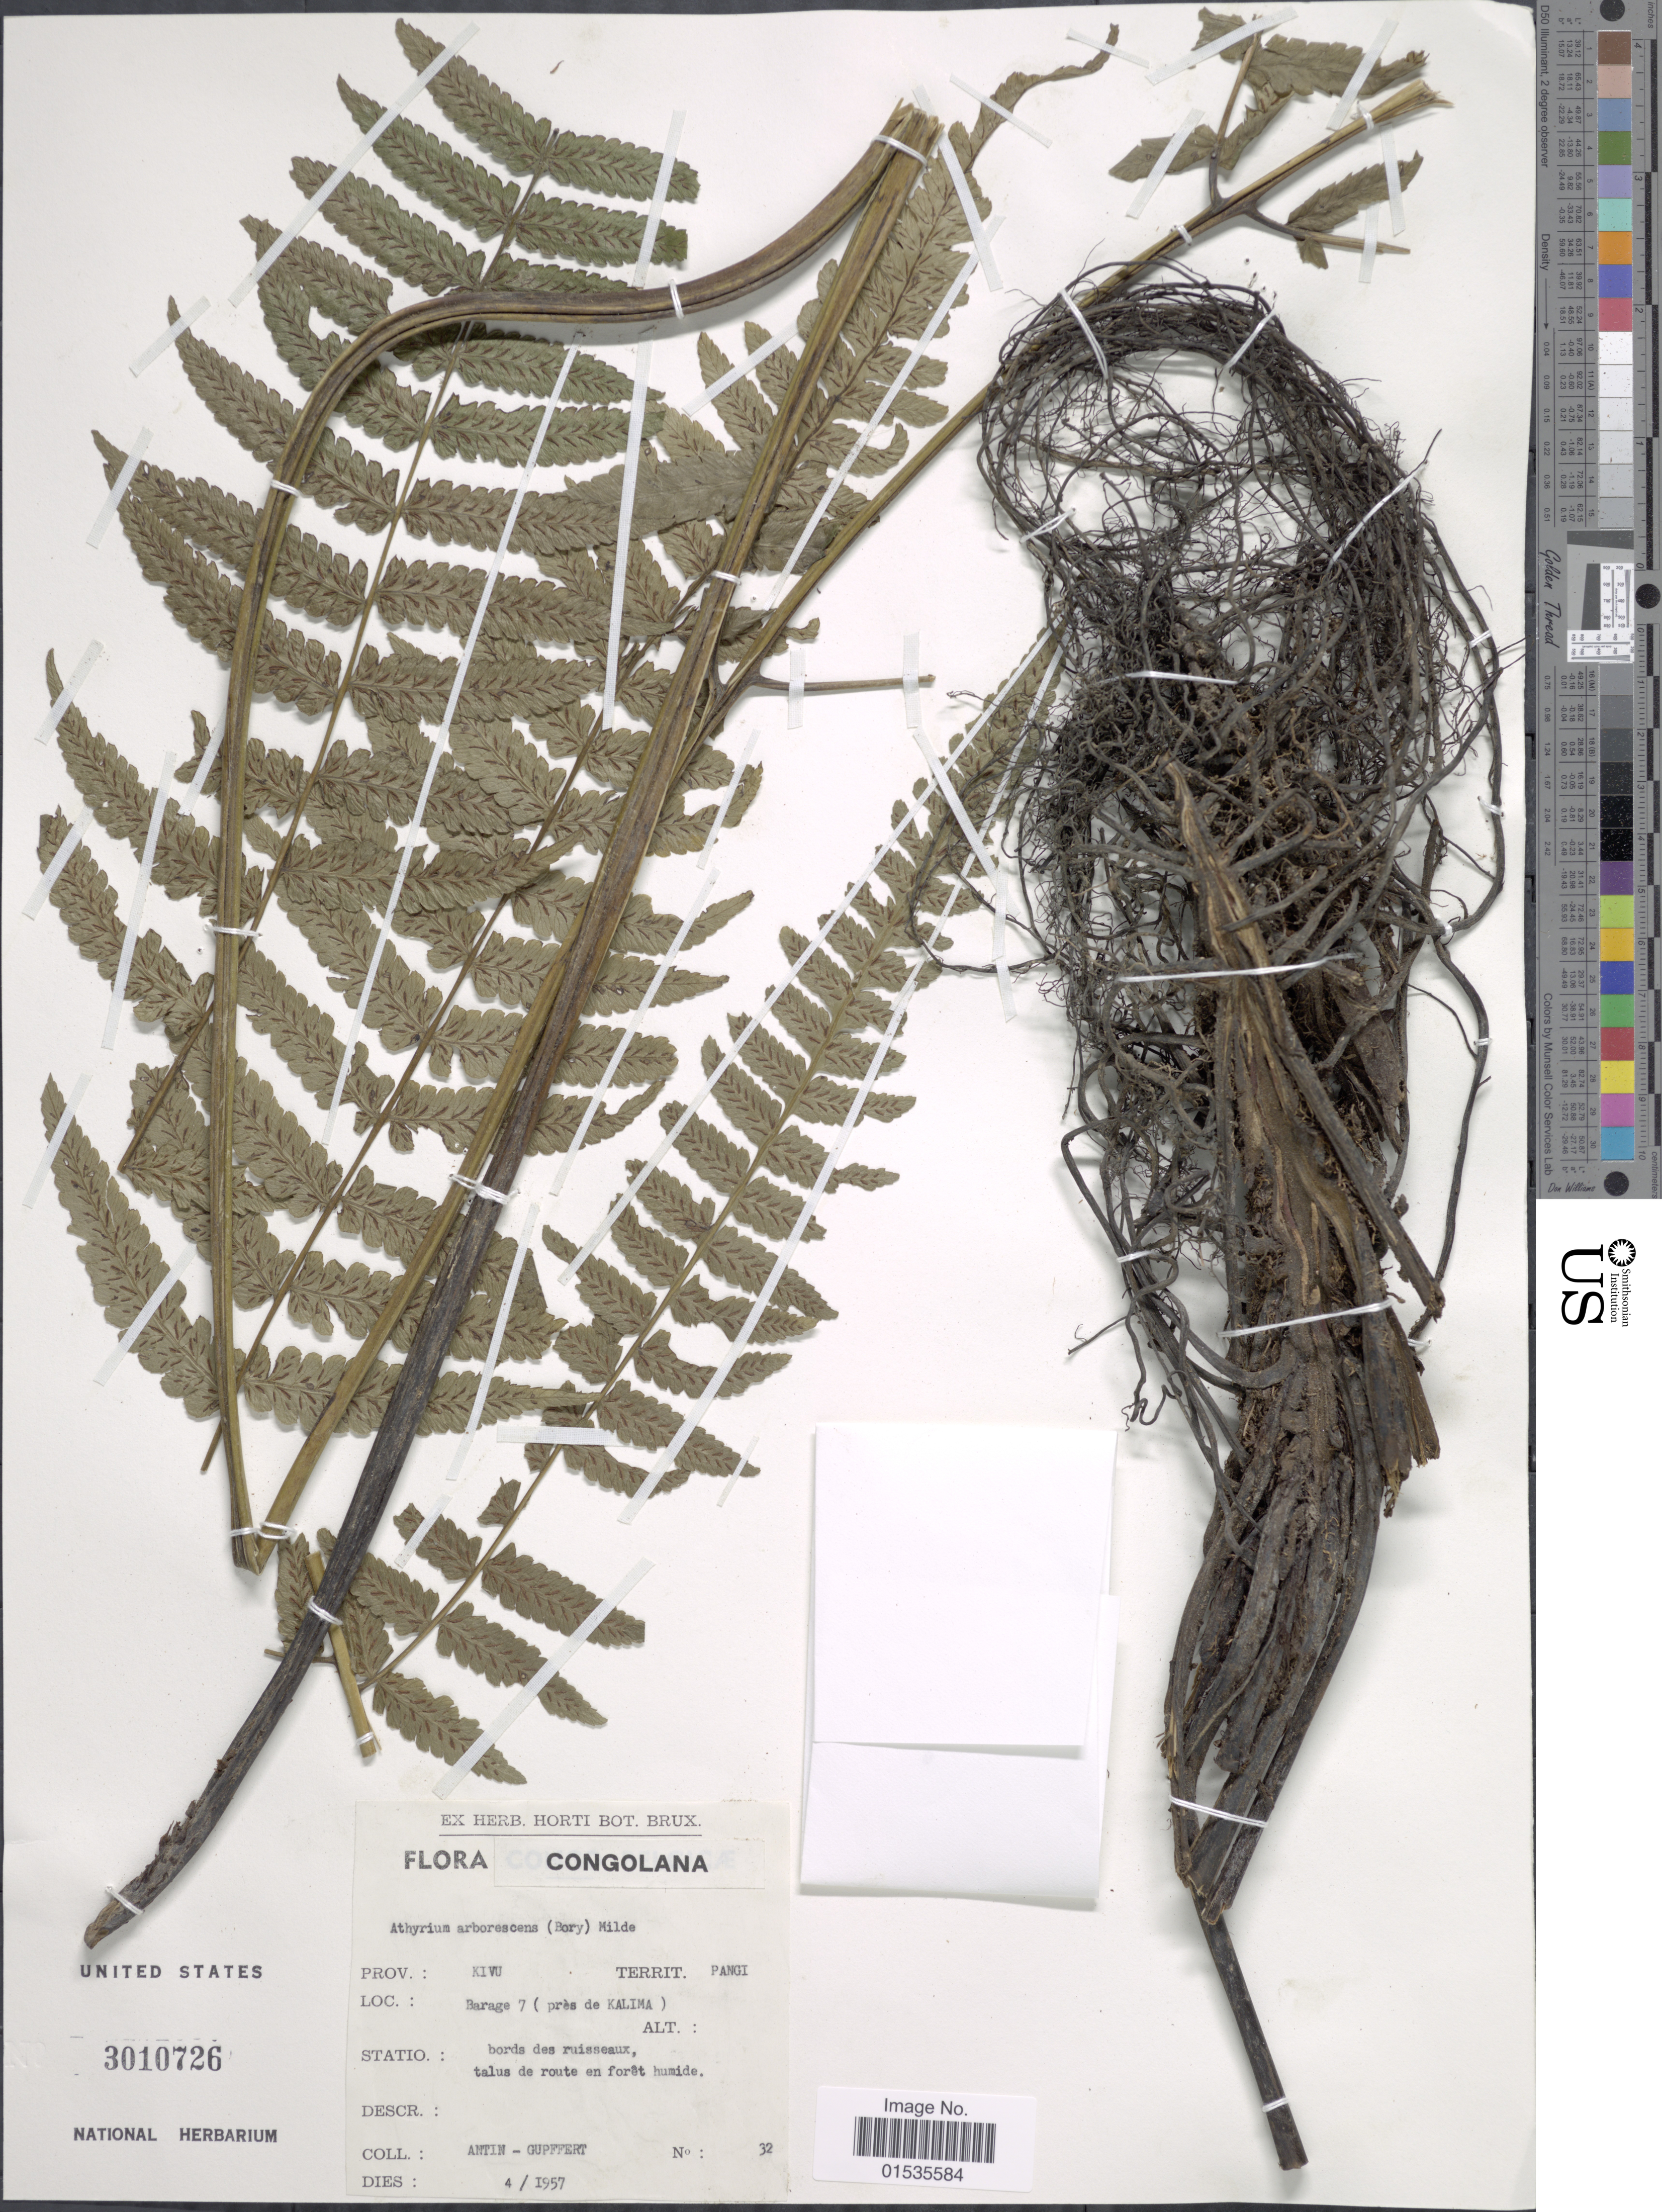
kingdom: Plantae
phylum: Tracheophyta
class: Polypodiopsida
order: Polypodiales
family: Athyriaceae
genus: Diplazium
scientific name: Diplazium arborescens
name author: Sw.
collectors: S. Antun-Gupffert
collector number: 32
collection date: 1957-04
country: Congo, Democratic Republic of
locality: Congolana, Kivu, Pangi, Barage 7 (pres de Kalima)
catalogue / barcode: US 3010726